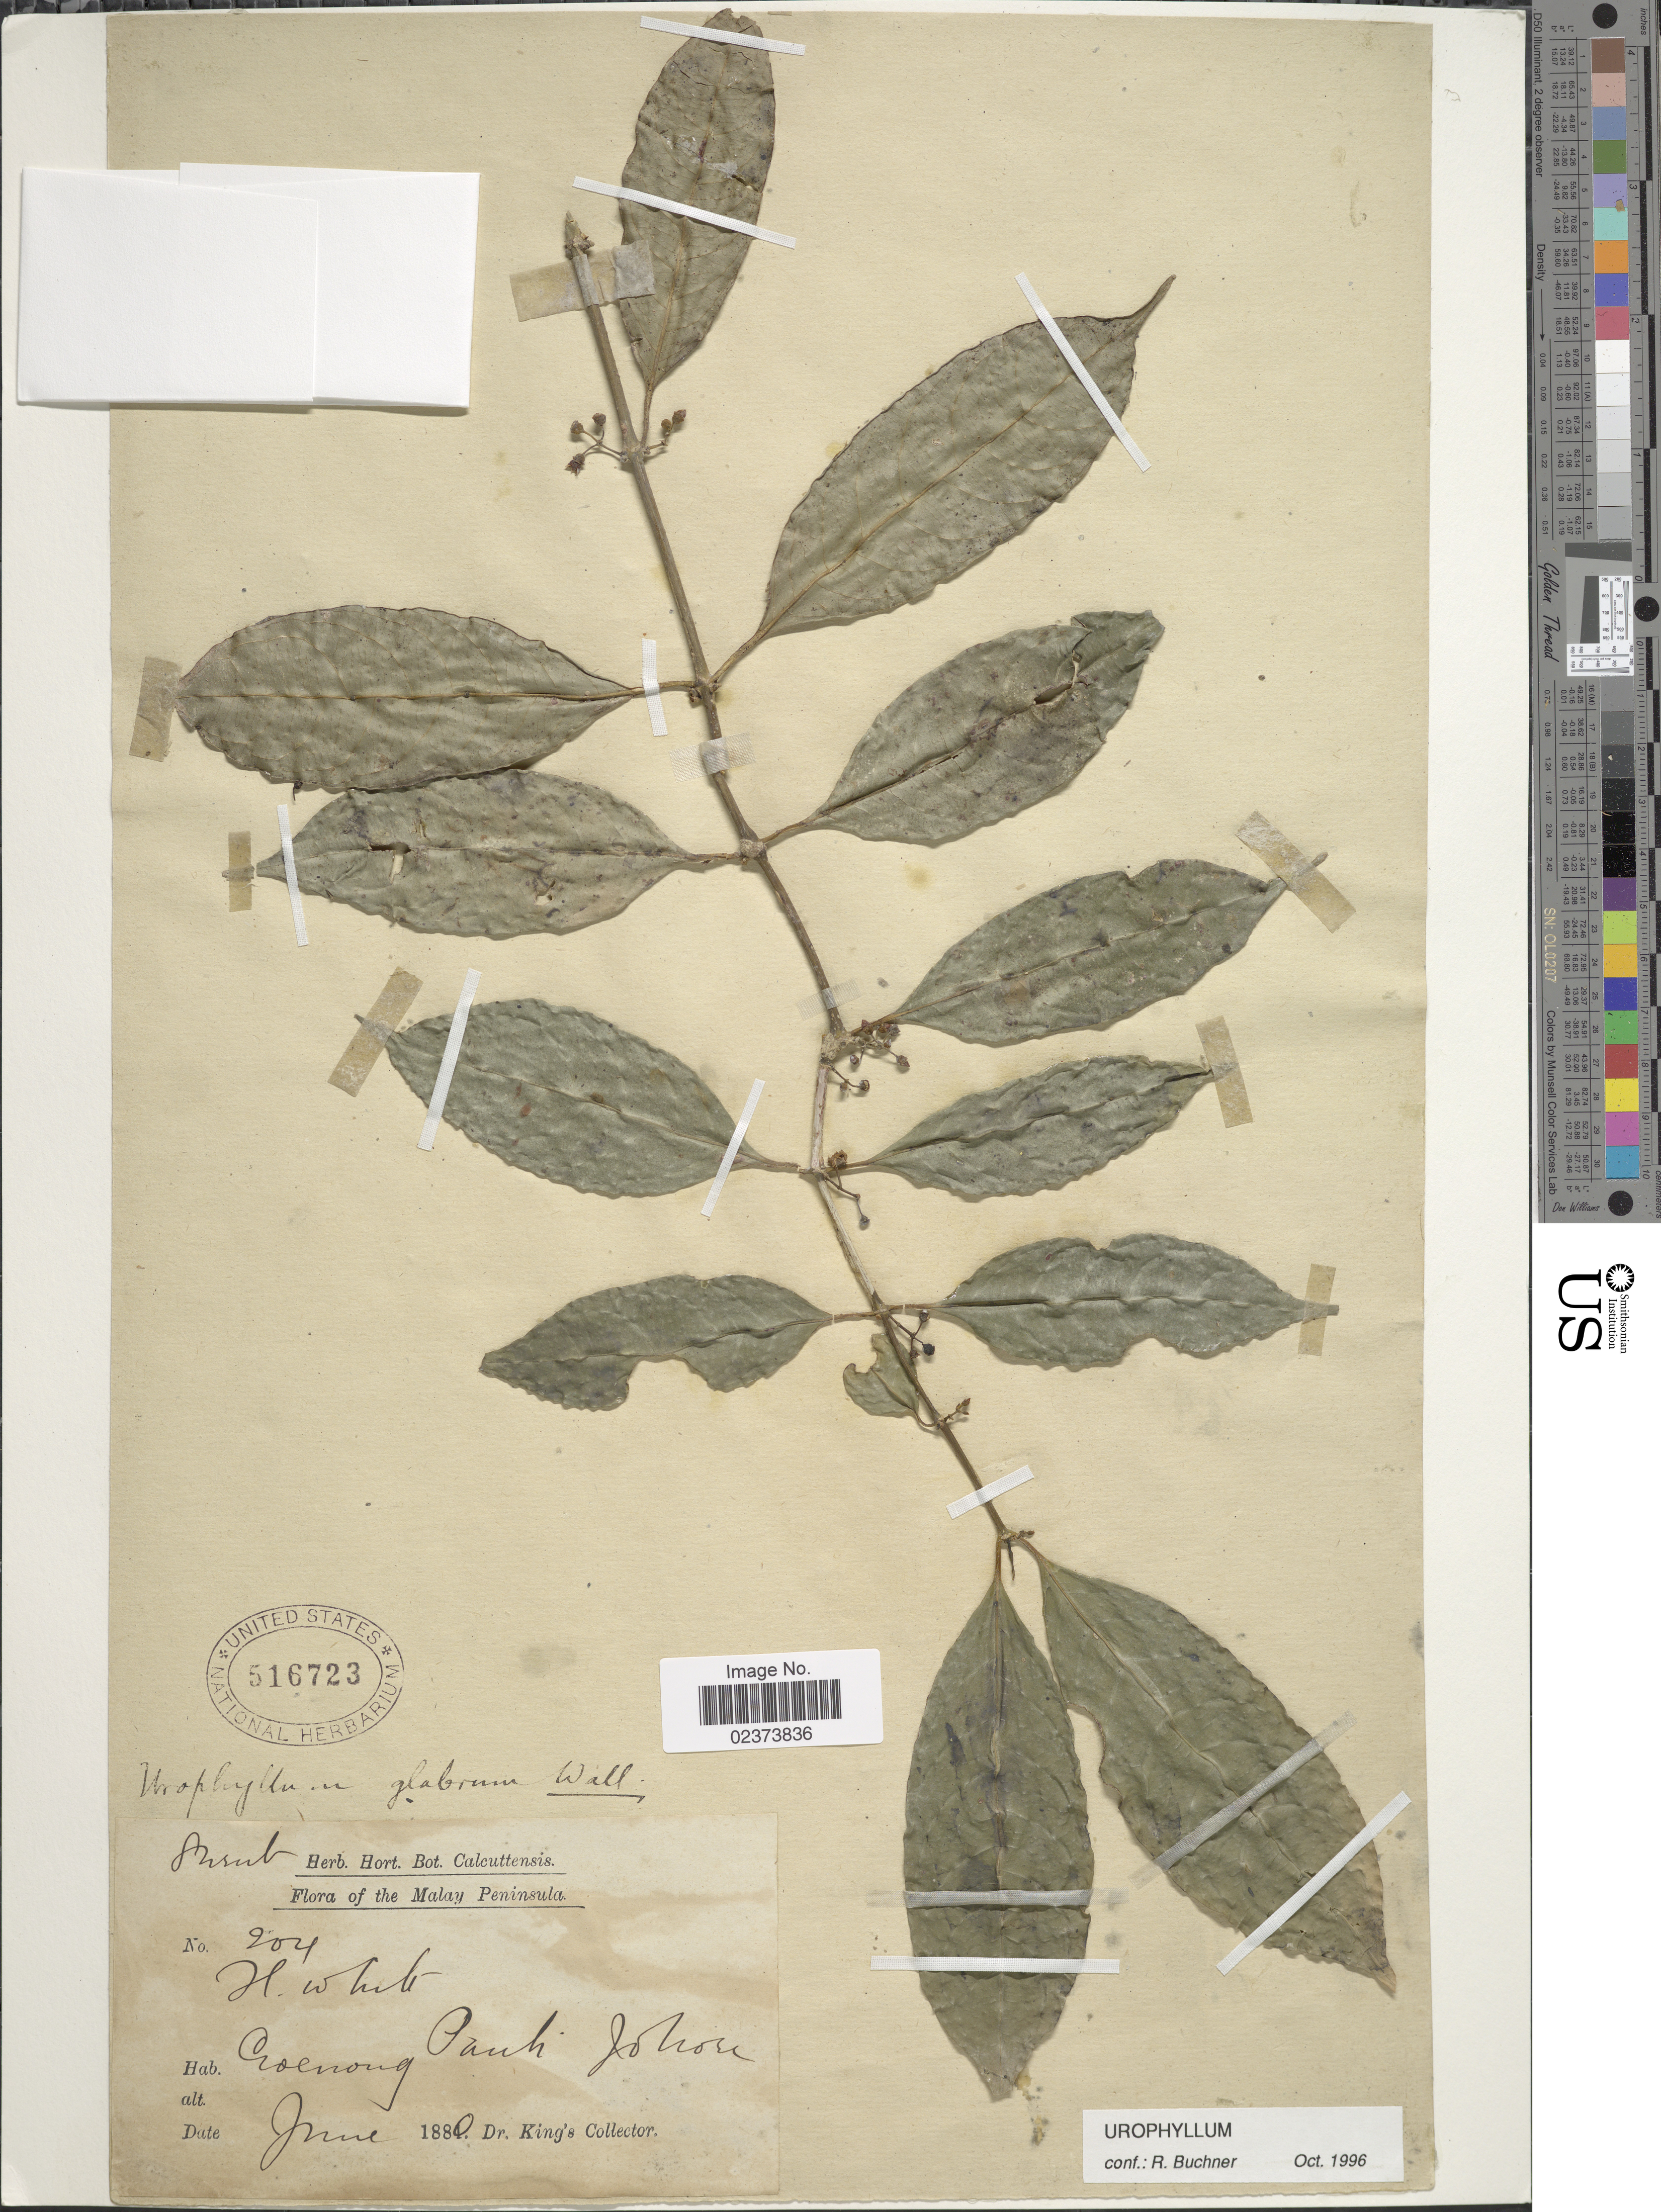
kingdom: Plantae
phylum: Tracheophyta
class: Magnoliopsida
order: Gentianales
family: Rubiaceae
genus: Urophyllum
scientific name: Urophyllum glabrum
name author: Wall.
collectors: Dr. King's collector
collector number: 204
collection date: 1880-06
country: Malaysia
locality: The Malay Peninsula, Goenong Ranch, Johor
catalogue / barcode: US 516723